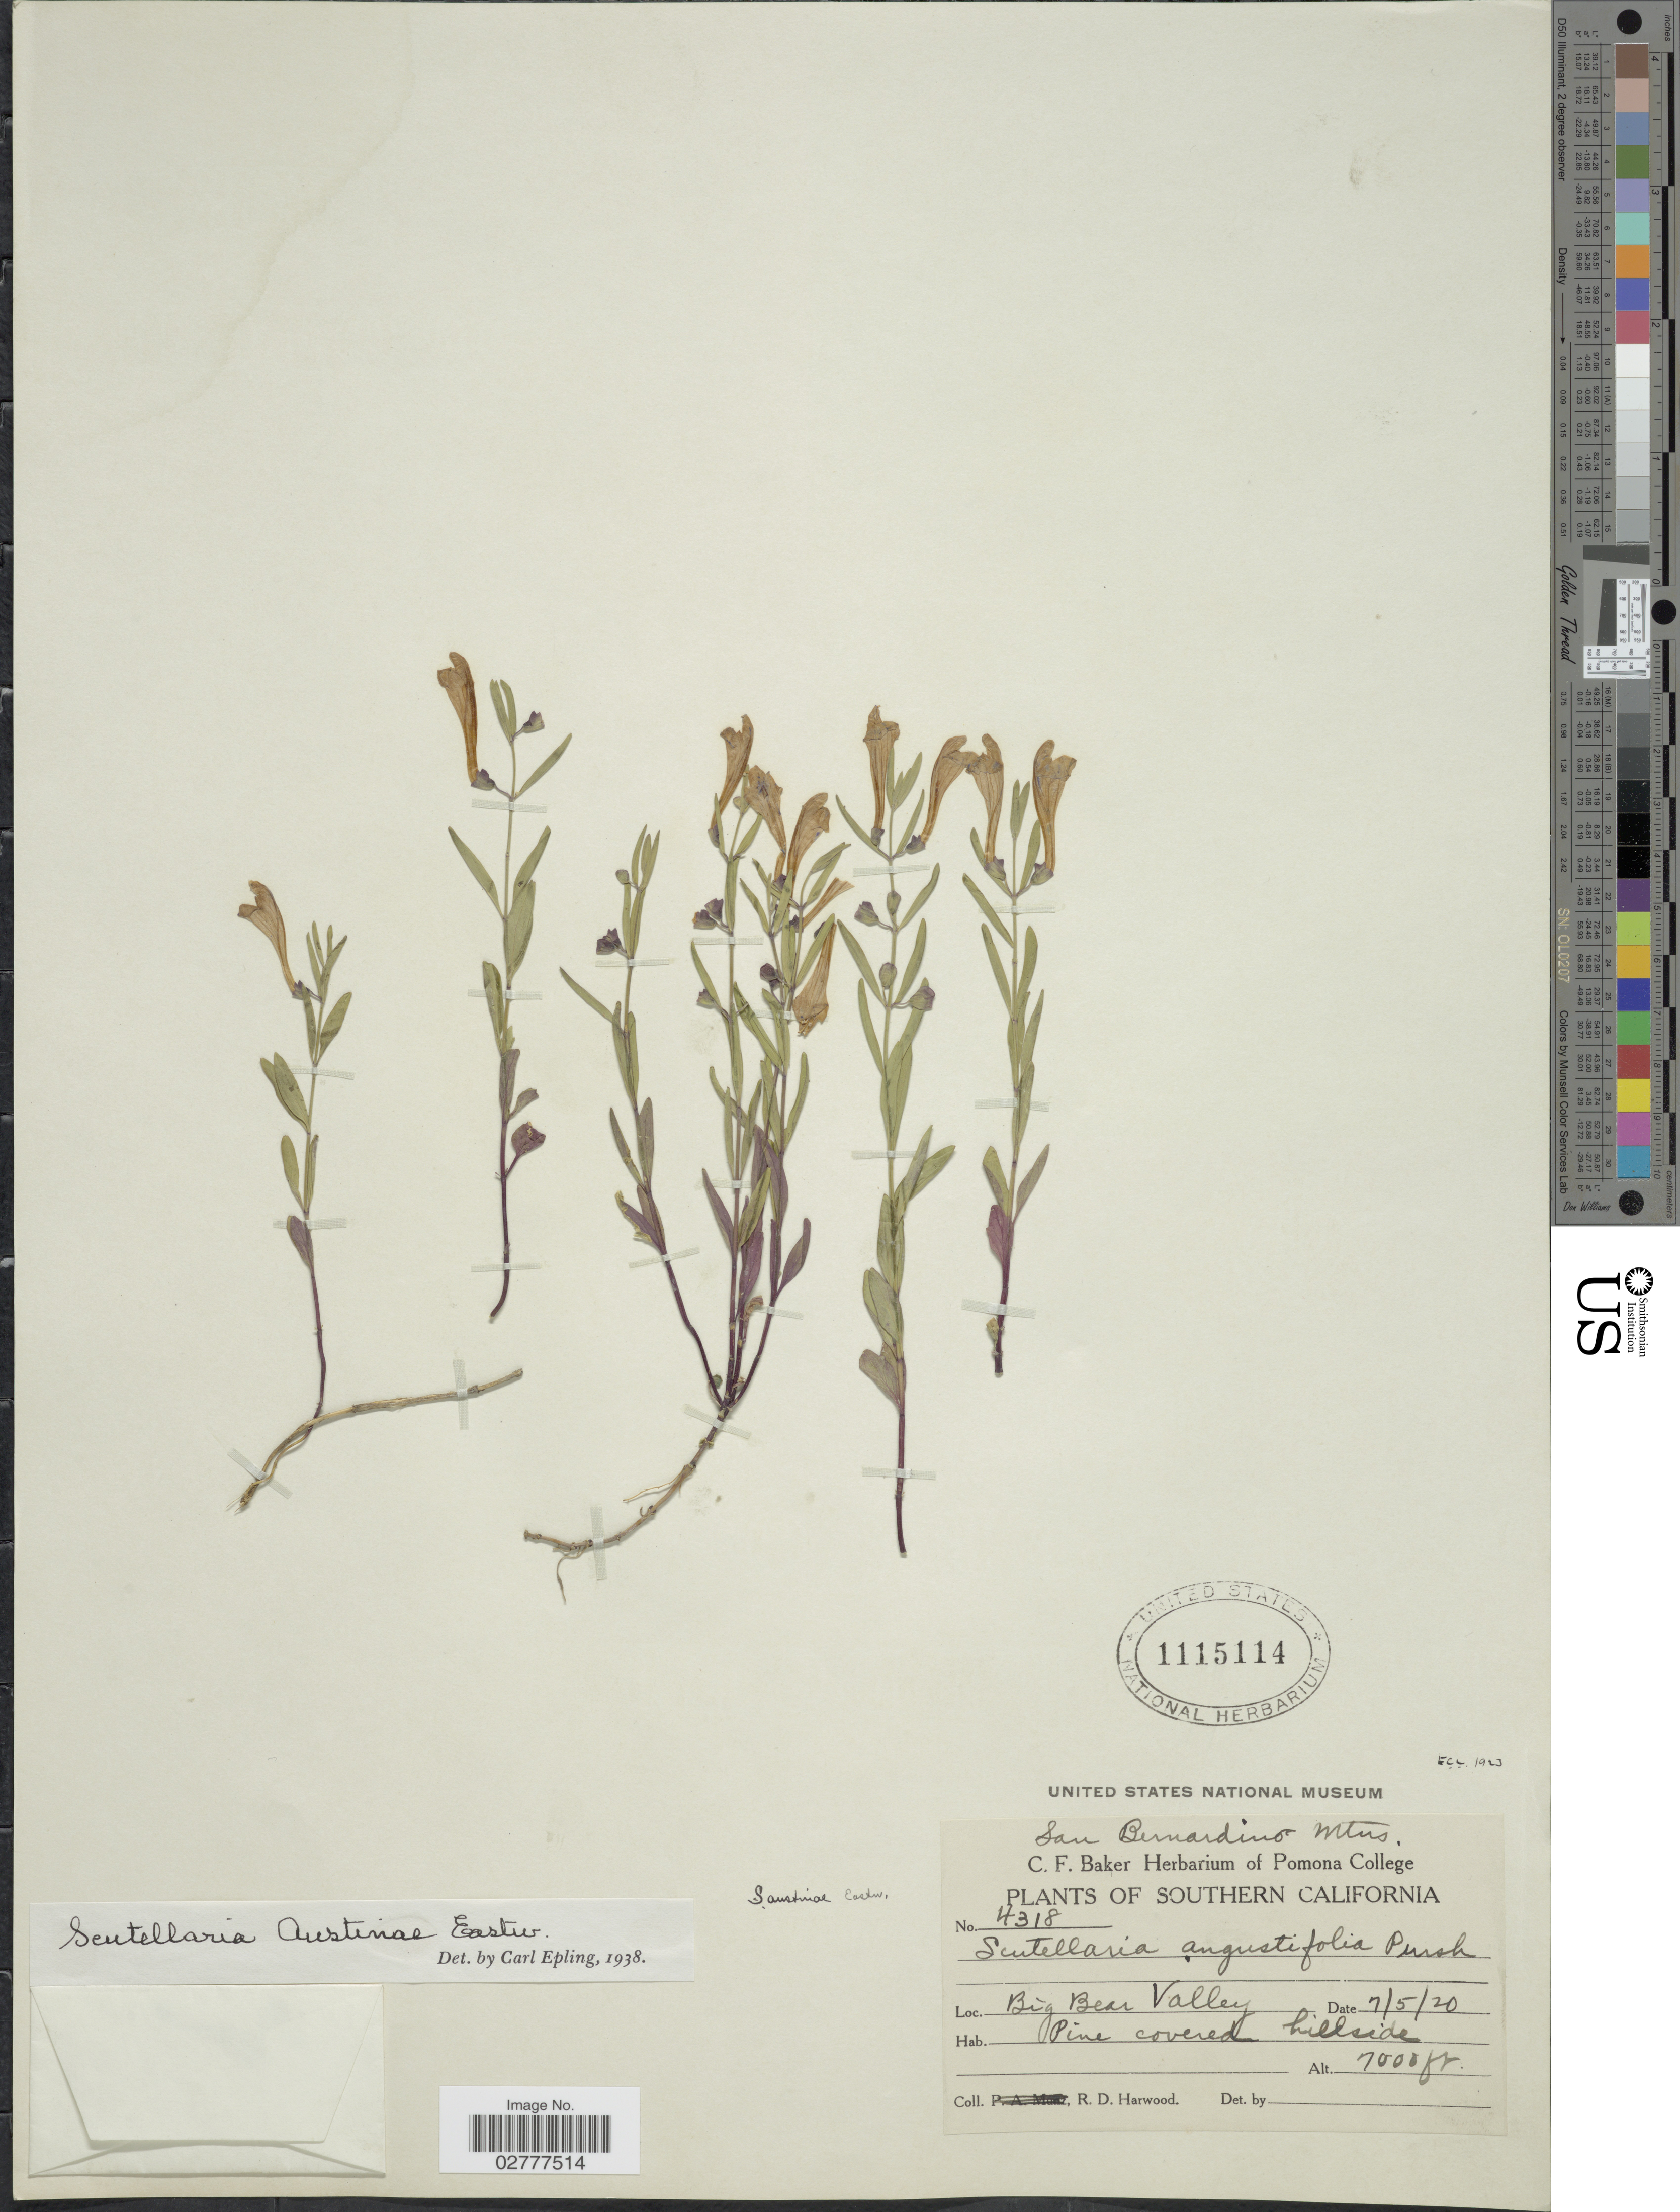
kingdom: Plantae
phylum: Tracheophyta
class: Magnoliopsida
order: Lamiales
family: Lamiaceae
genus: Scutellaria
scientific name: Scutellaria austinae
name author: Eastw.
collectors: R. Harwood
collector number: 4318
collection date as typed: Transcribed d/m/y: 5/7/20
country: United States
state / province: California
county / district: San Bernardino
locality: Southern California, Big Bear Valley. San Bernardino Mtns.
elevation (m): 2134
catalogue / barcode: US 1115114